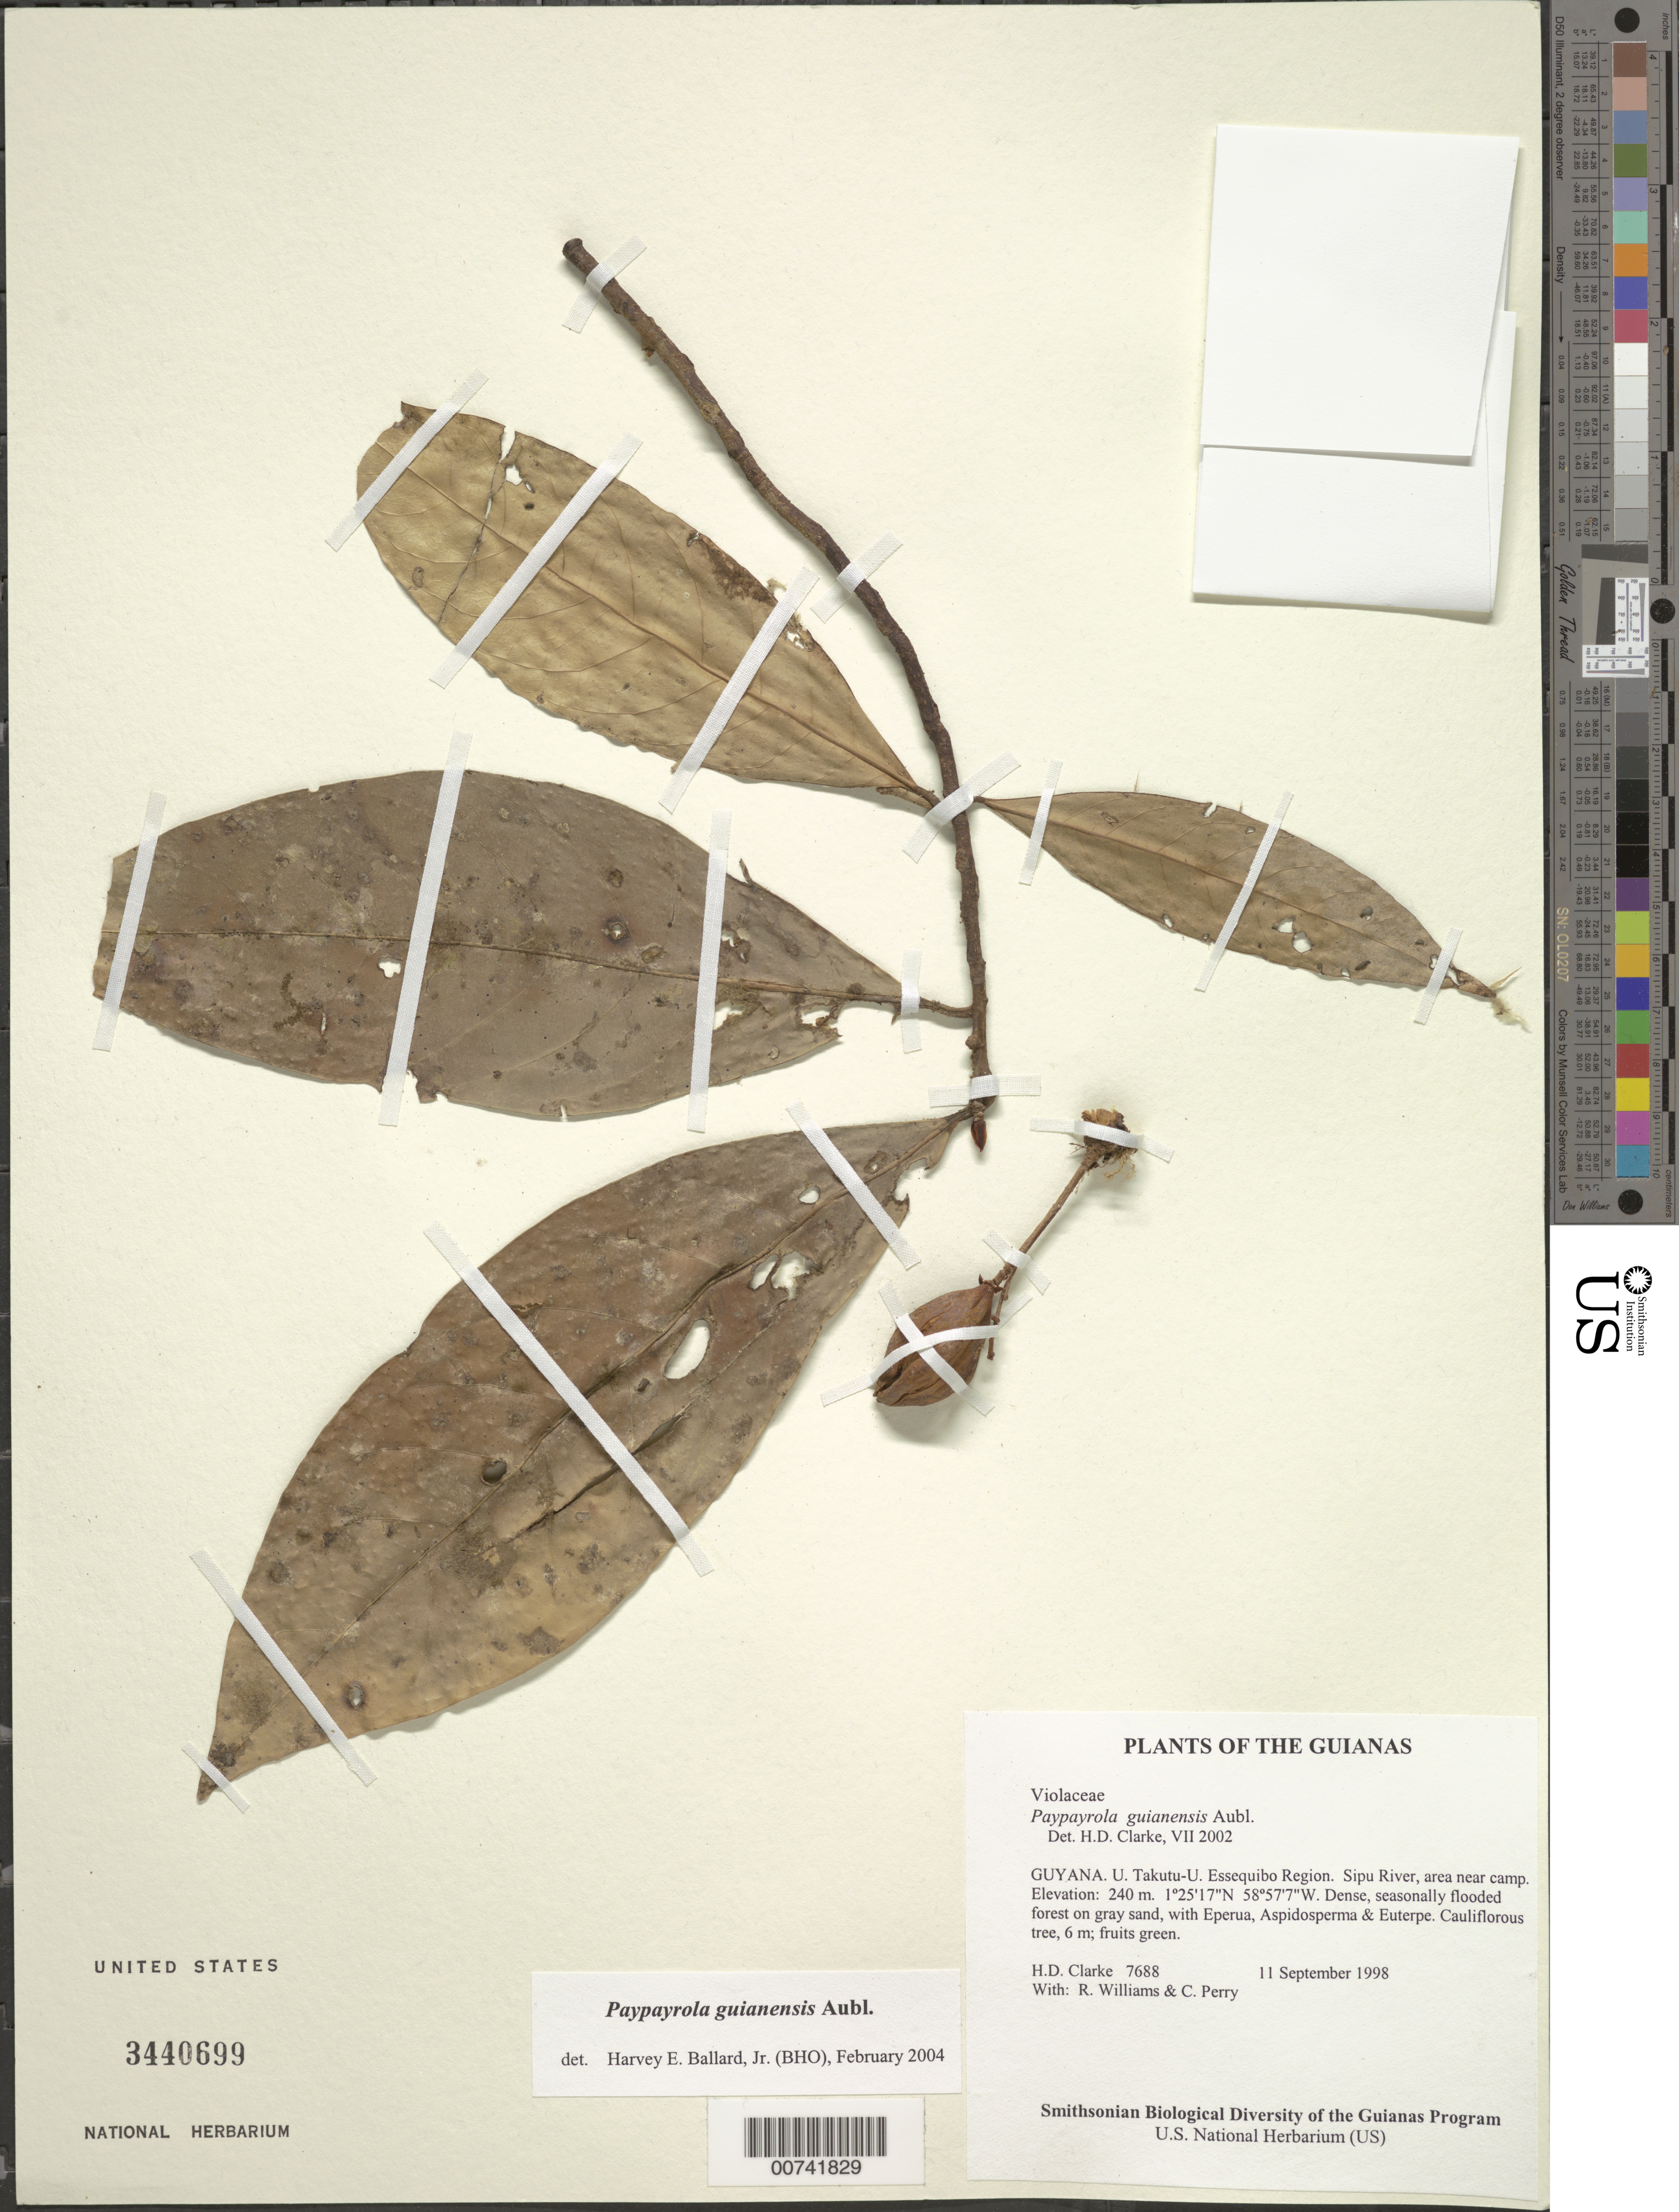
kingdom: Plantae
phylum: Tracheophyta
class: Magnoliopsida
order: Malpighiales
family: Violaceae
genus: Paypayrola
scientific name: Paypayrola guianensis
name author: Aubl.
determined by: Ballard, Harvey E.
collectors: H. D. Clarke, R. Williams & C. Perry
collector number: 7688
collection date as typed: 11 September 1998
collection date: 1998-09-11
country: Guyana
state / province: U. Takutu-U. Essequibo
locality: Sipu River, area near camp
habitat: Dense, seasonally flooded forest on gray sand, with Eperua, Aspidosperma & Euterpe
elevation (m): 240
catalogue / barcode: US 3440699